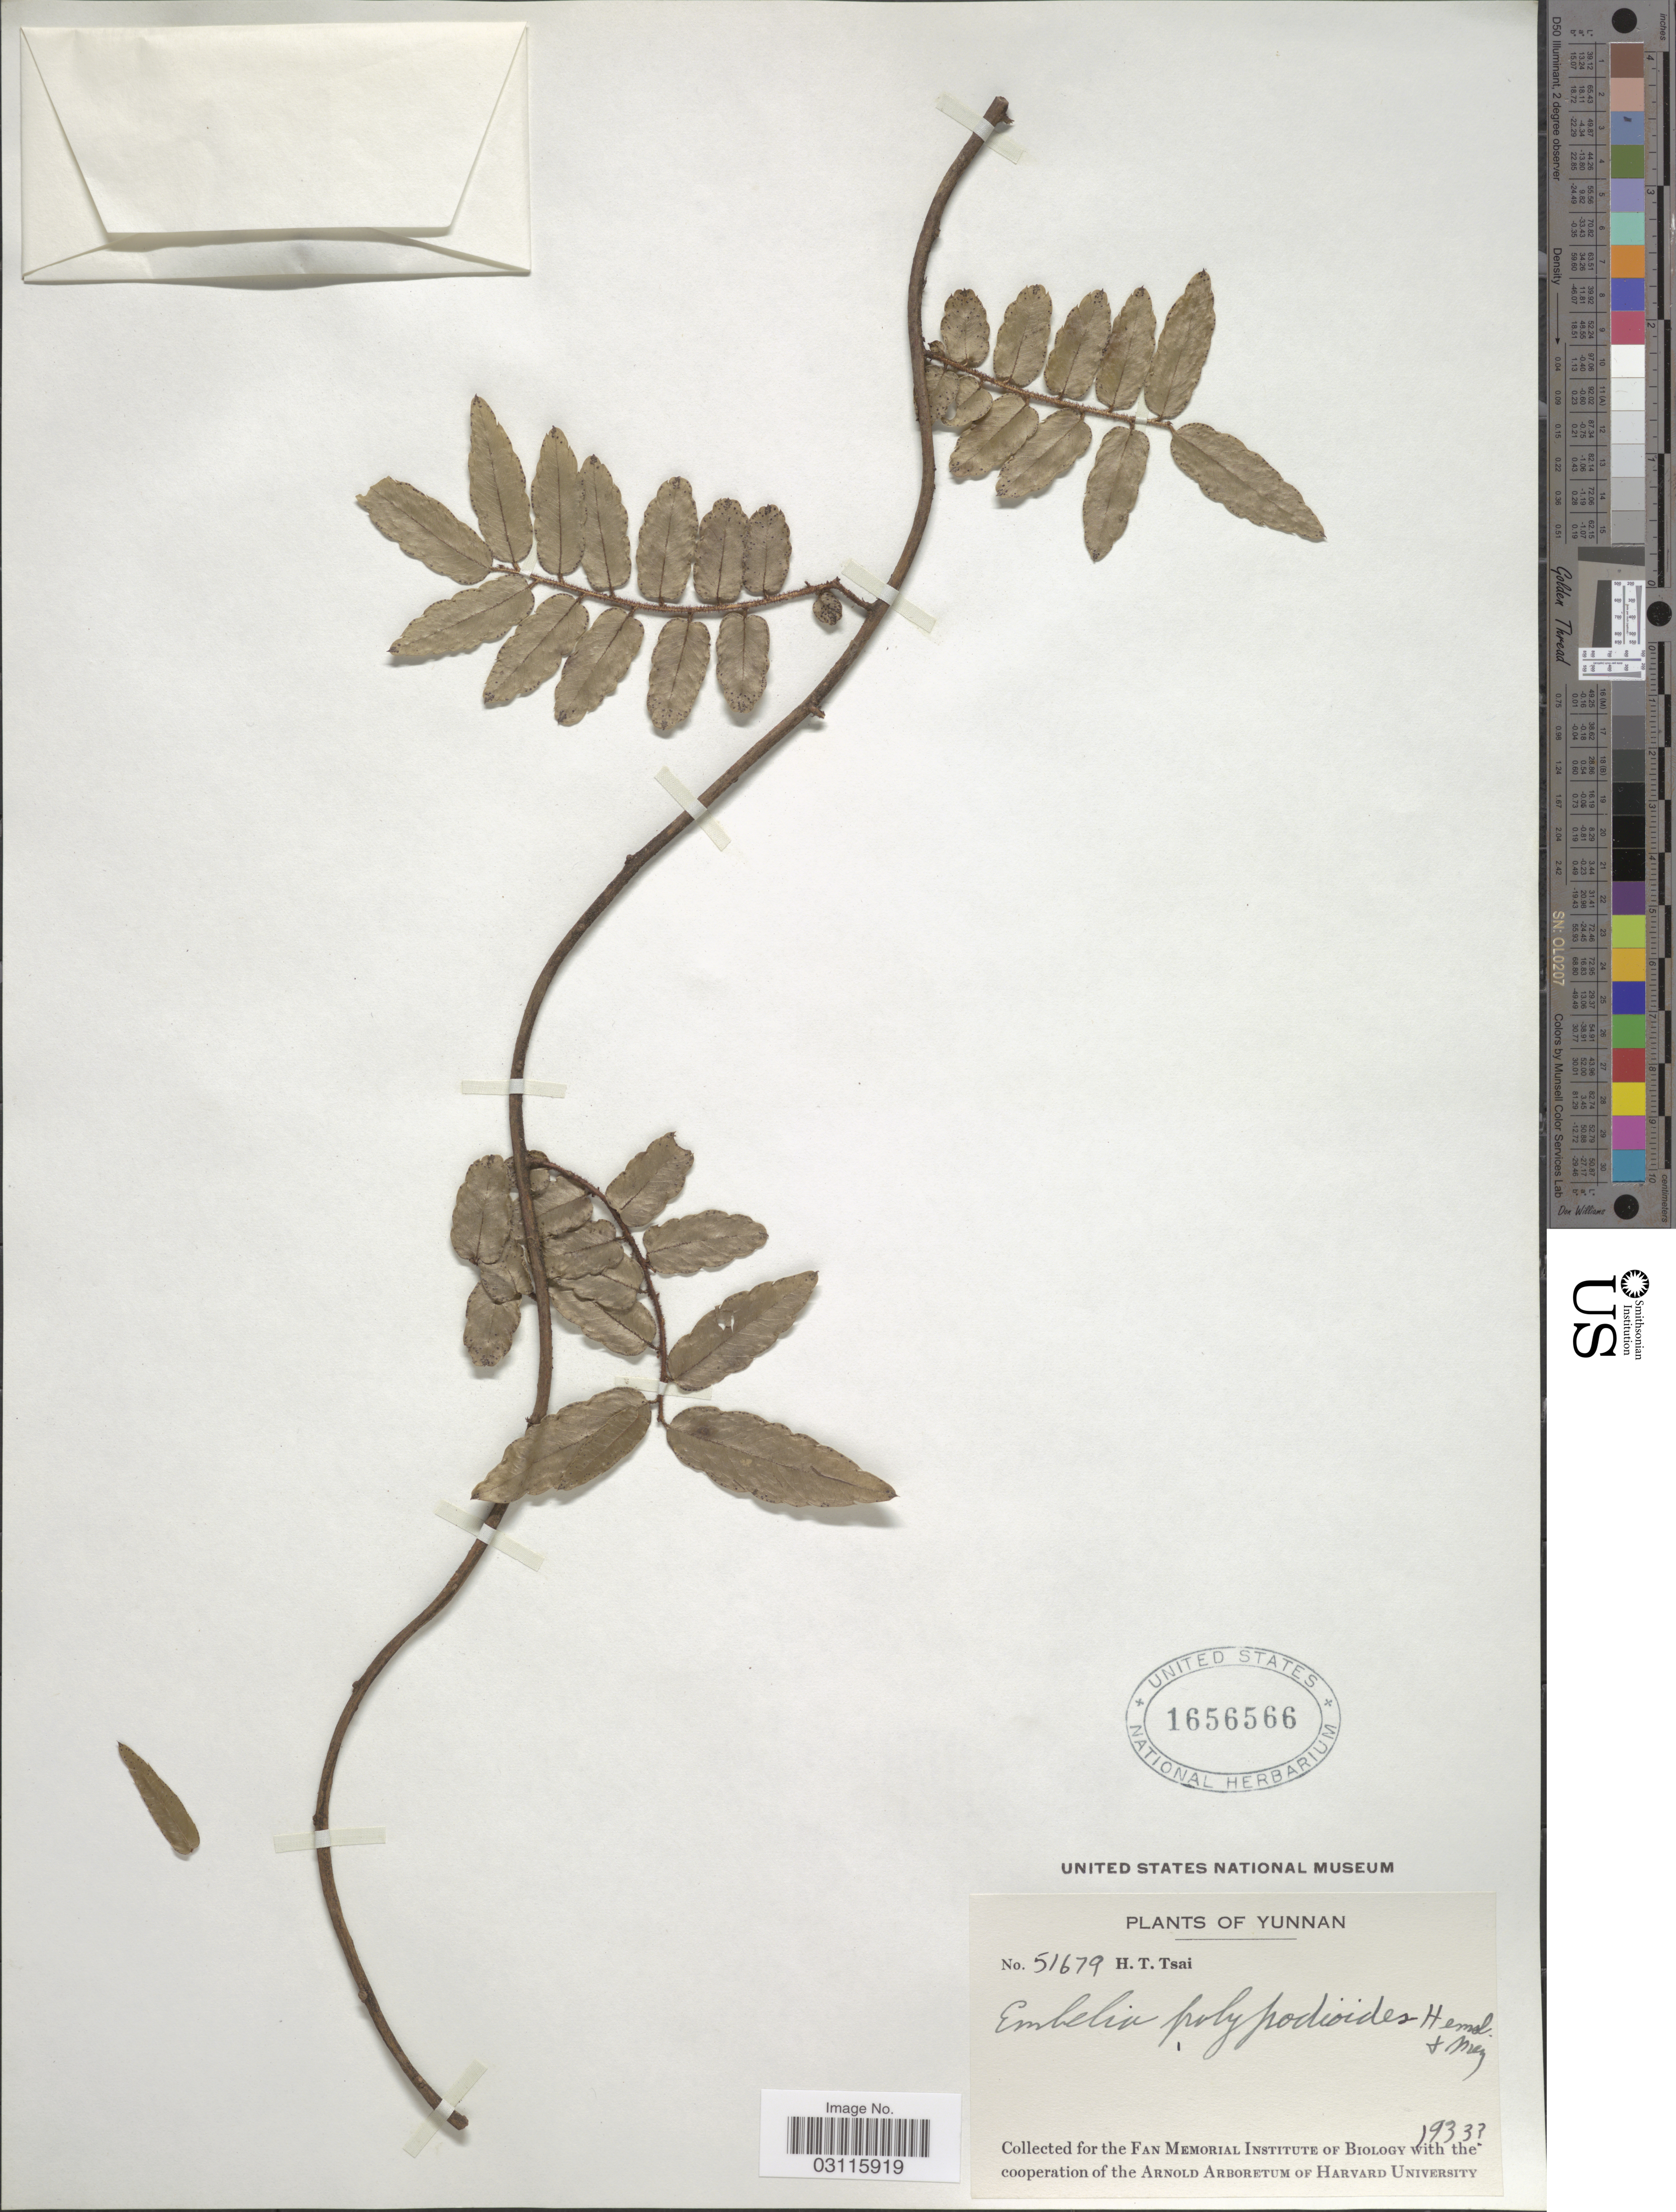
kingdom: Plantae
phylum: Tracheophyta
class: Magnoliopsida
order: Ericales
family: Primulaceae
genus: Embelia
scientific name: Embelia polypodioides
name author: Hemsl. & Mez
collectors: H. Tsai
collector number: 51679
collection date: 1933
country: China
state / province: Yunnan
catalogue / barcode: US 1656566